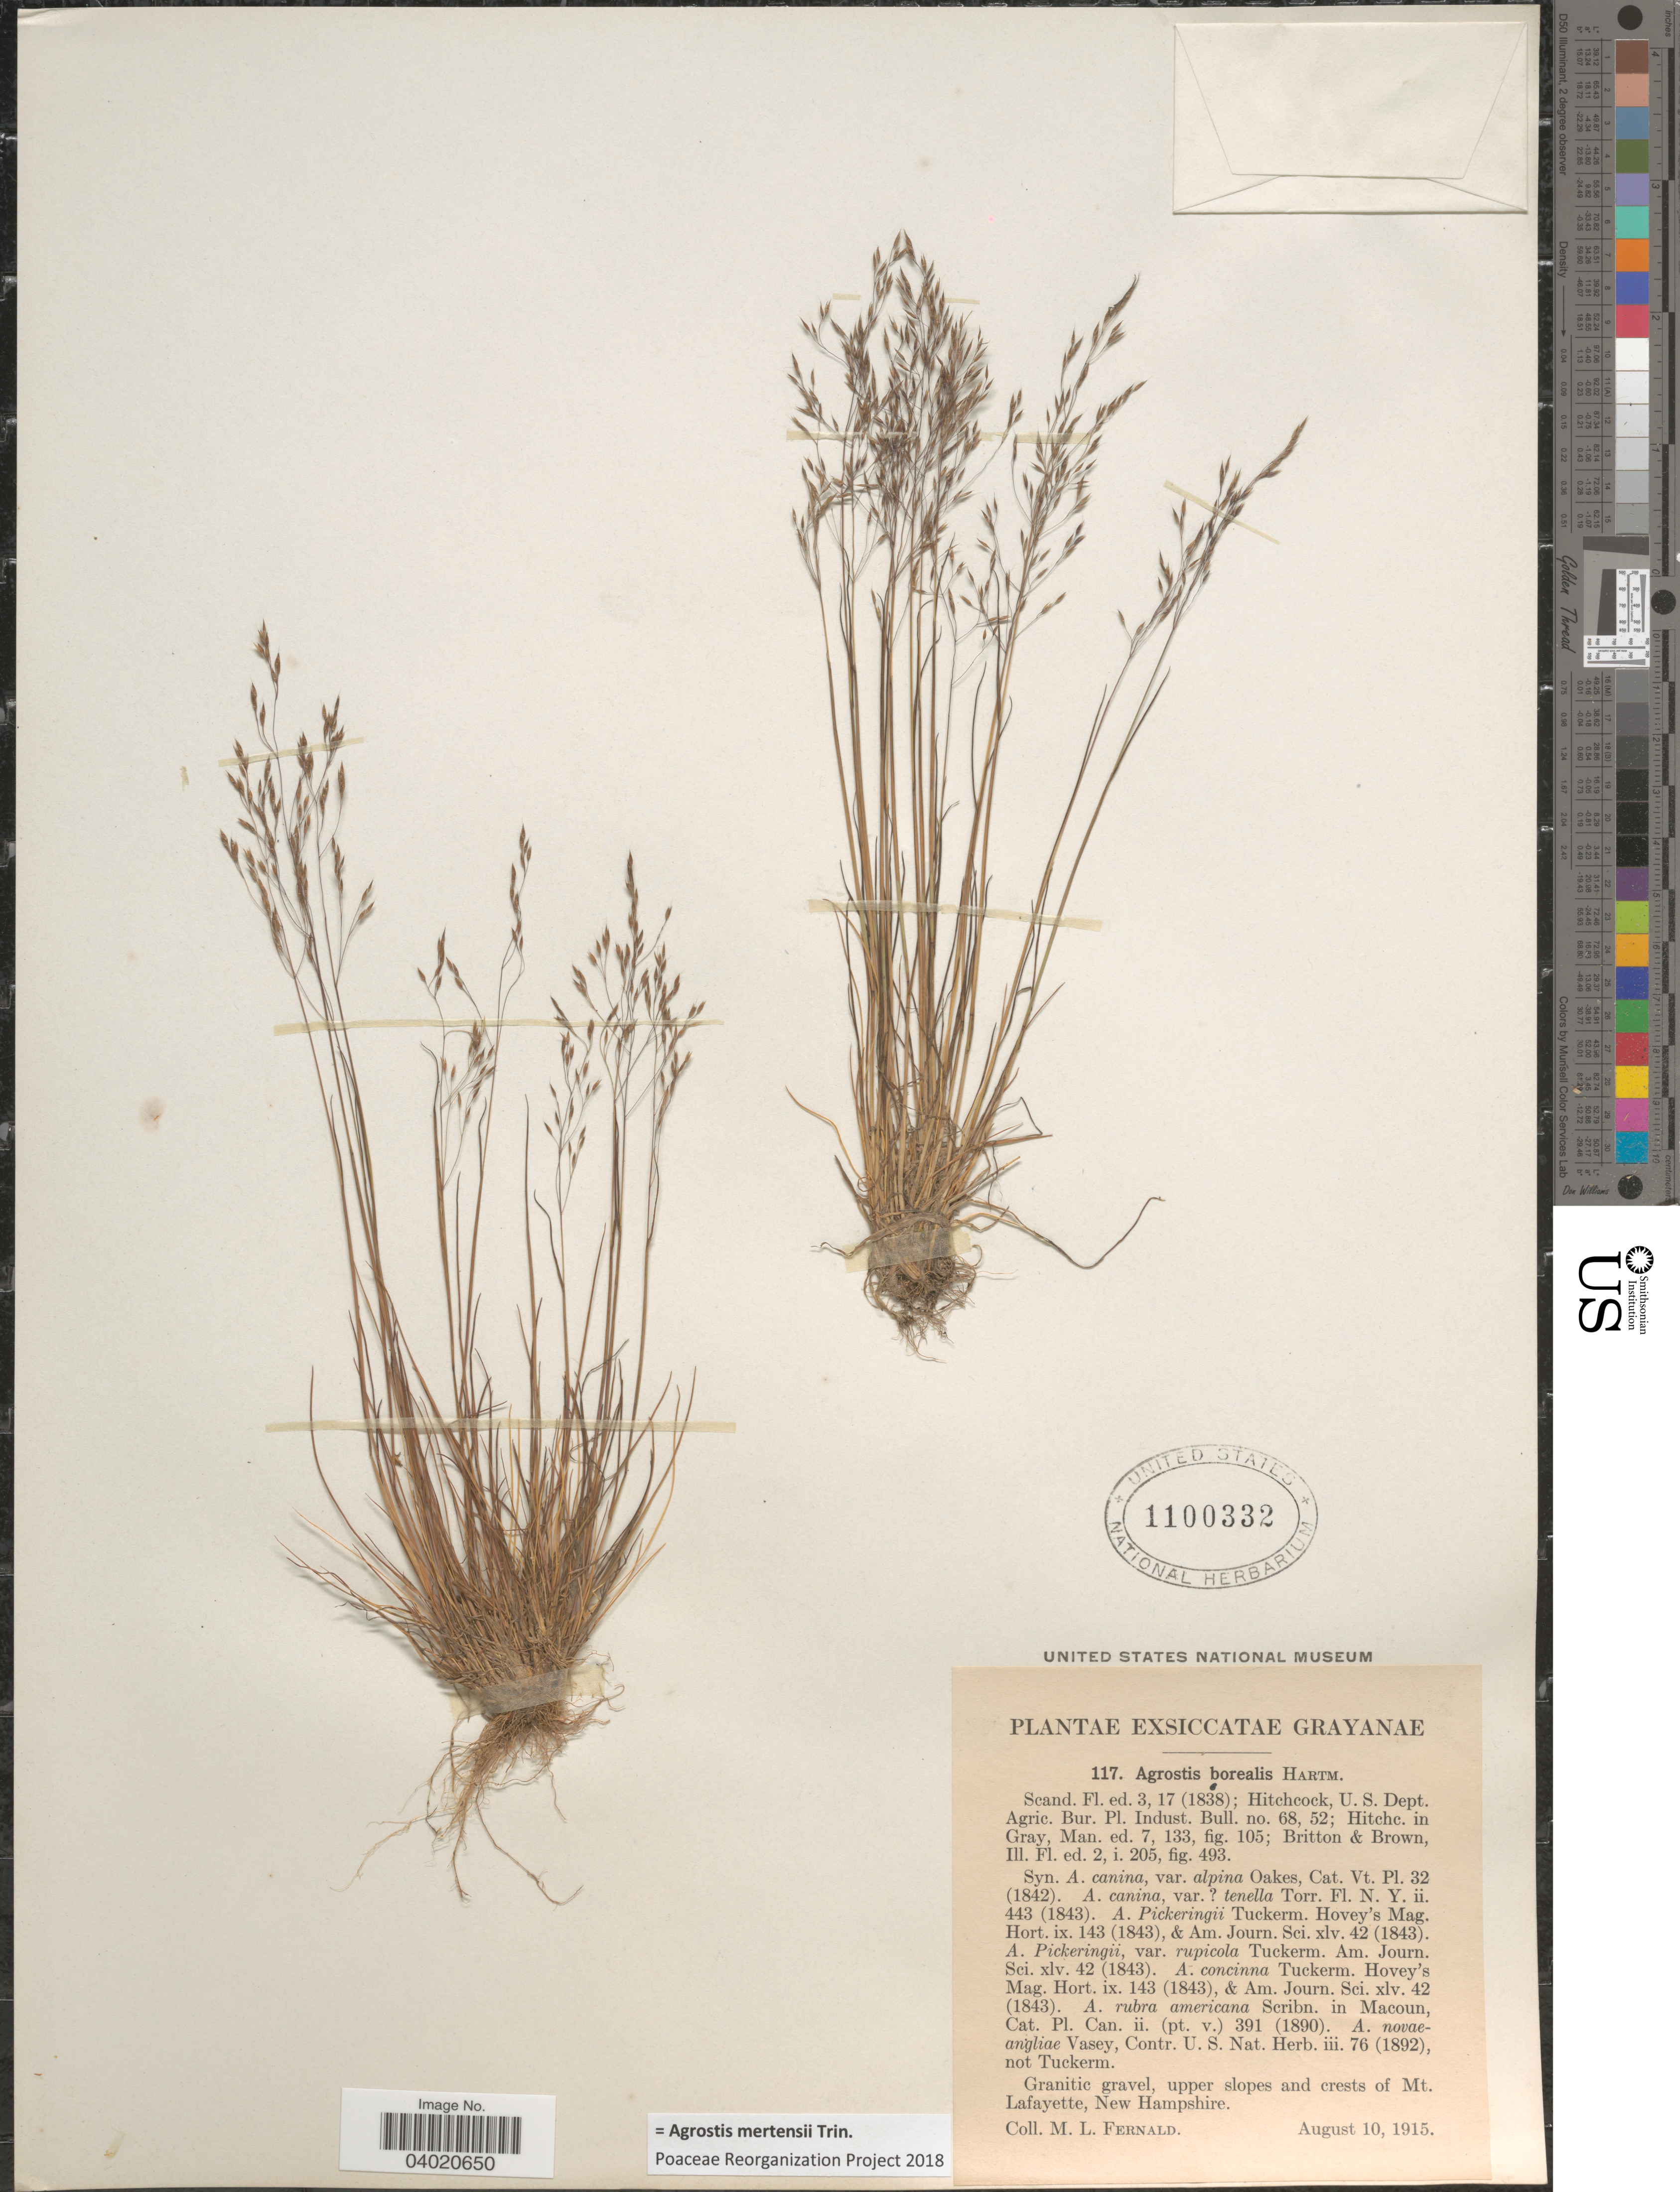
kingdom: Plantae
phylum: Tracheophyta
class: Liliopsida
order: Poales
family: Poaceae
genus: Agrostis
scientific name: Agrostis mertensii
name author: Trin.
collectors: M. L. Fernald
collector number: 117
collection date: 1915-08-10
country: United States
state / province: New Hampshire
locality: Granitic gravel, upper slopes and crests of Mt. Lafayette.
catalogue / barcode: US 1100332